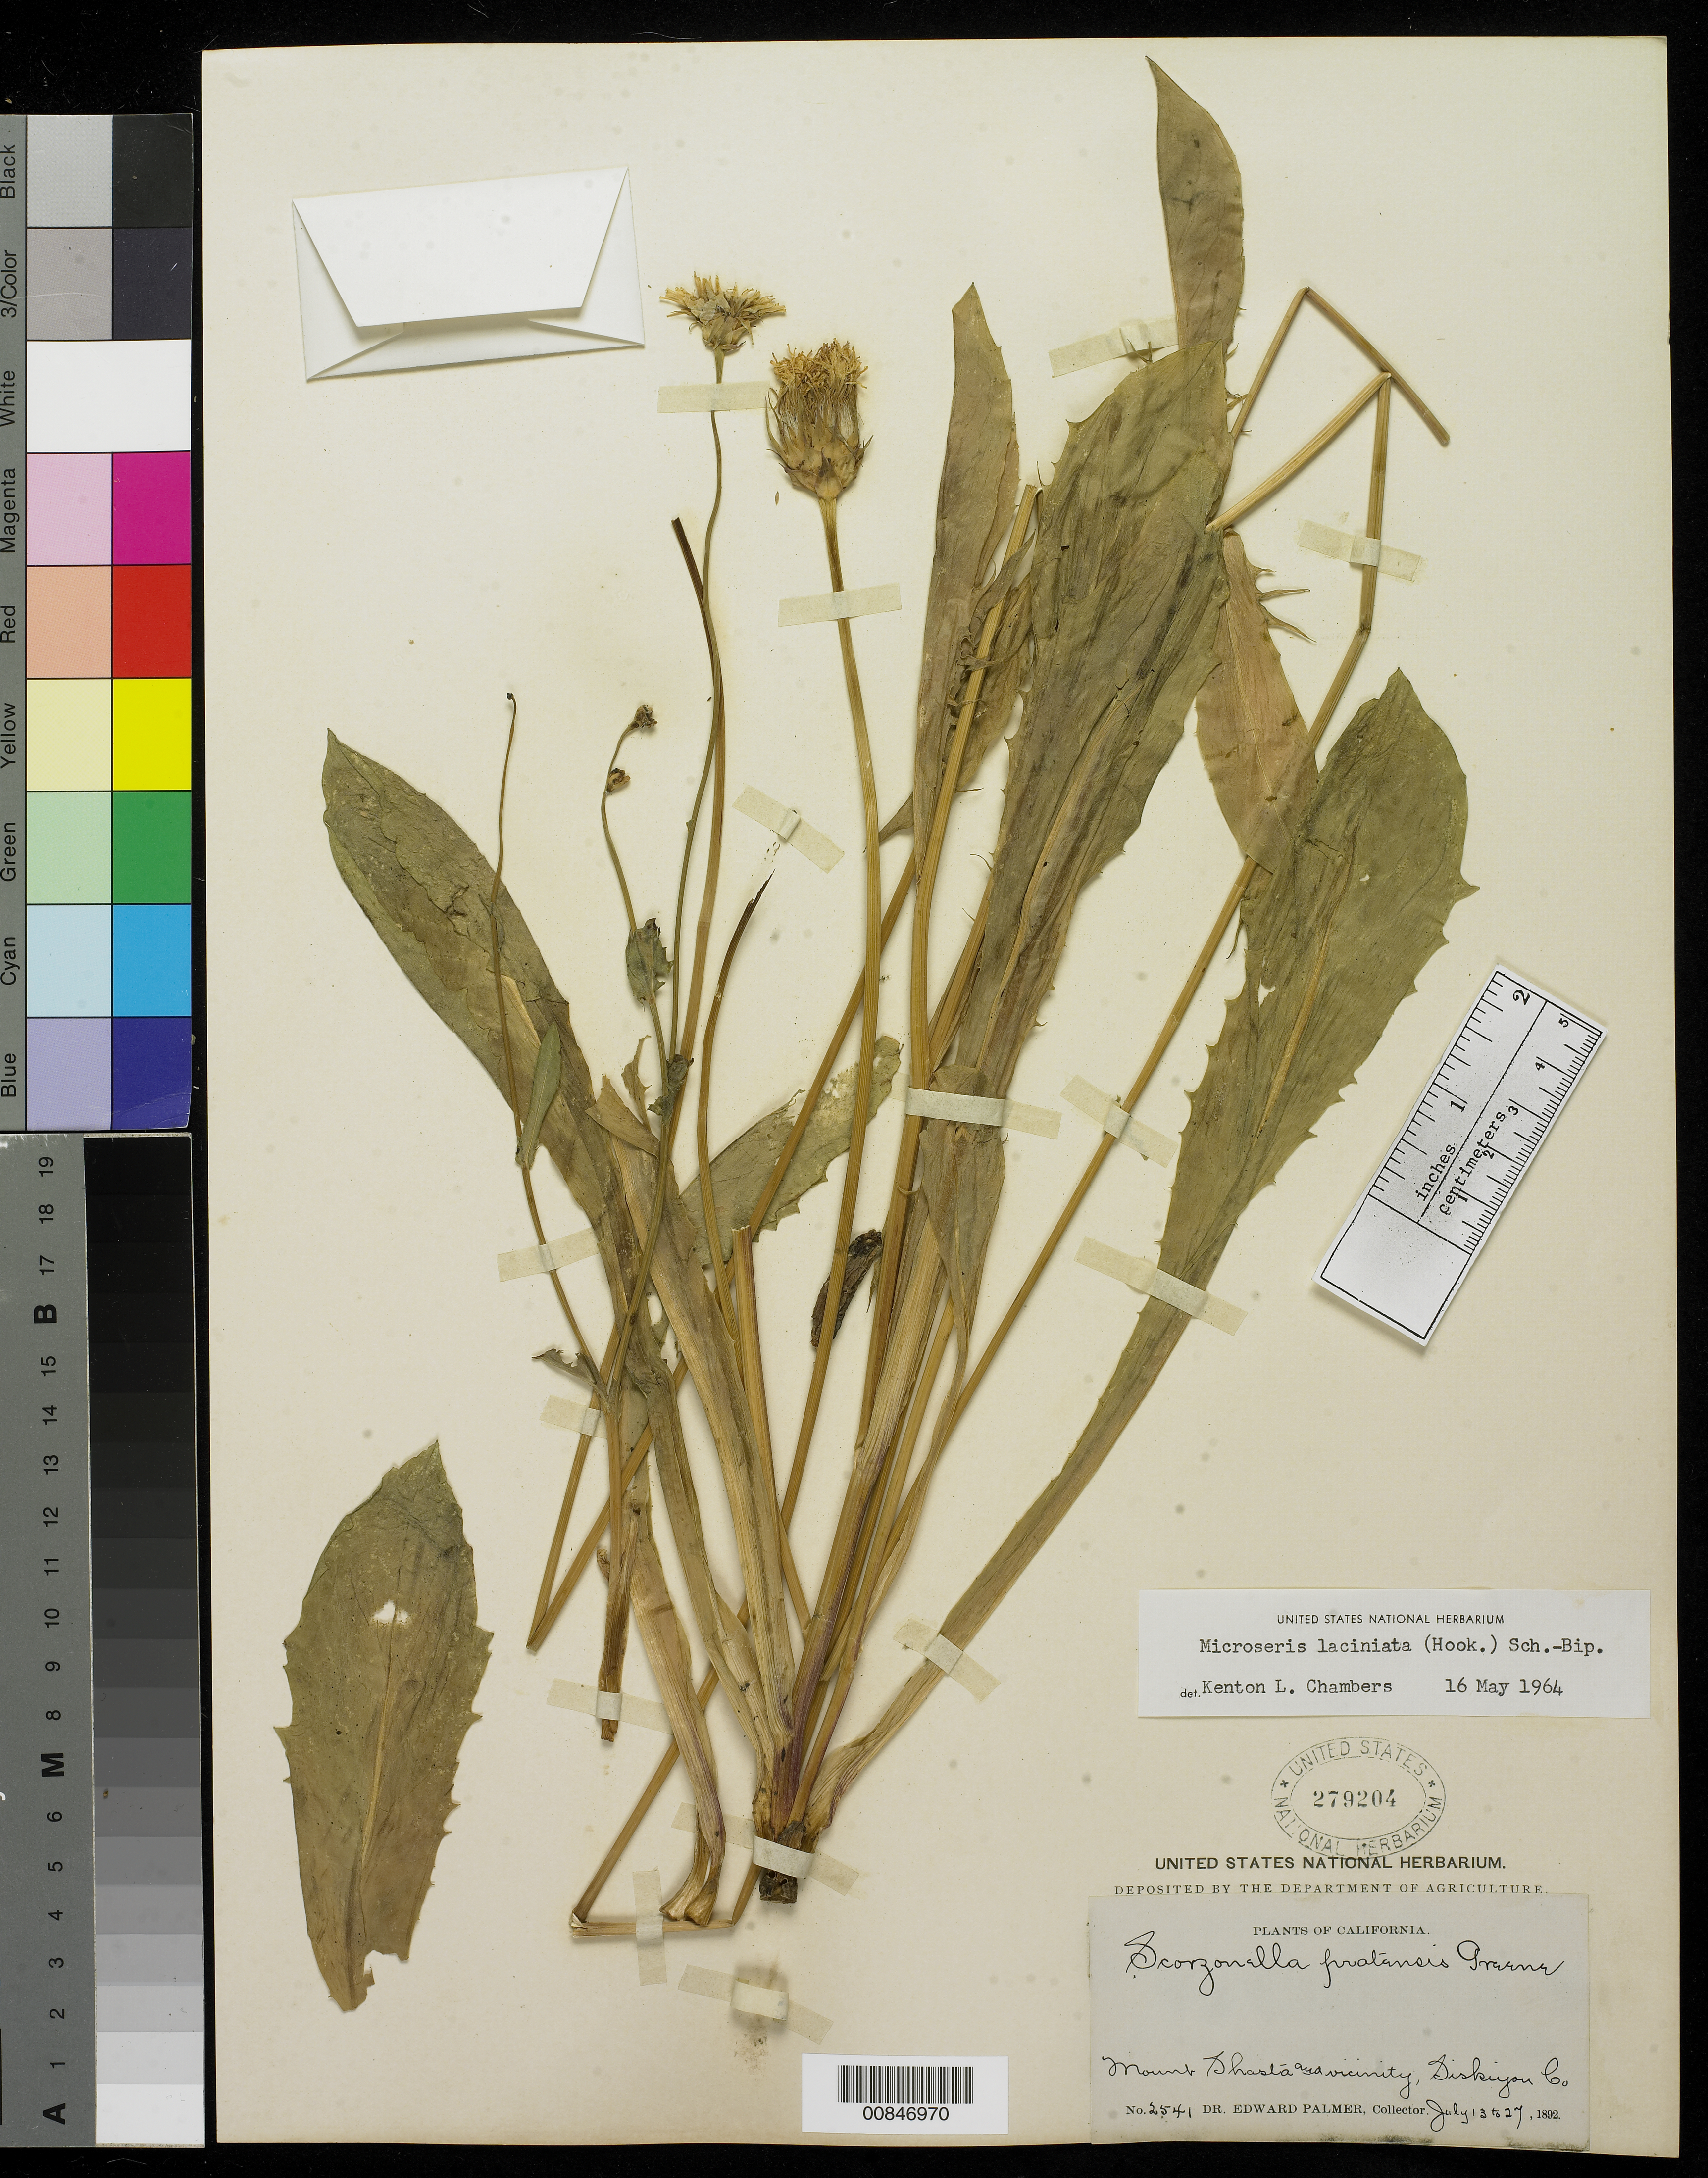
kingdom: Plantae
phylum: Tracheophyta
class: Magnoliopsida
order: Asterales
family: Asteraceae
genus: Microseris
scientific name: Microseris laciniata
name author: (Hook.) Sch. Bip.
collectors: E. Palmer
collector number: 2541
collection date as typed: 13 Jul 1892 to 27 Jul 1892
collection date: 1892-07-13/1892-07-27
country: United States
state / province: California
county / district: Siskiyou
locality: Mount Shasta and vicinity, Siskiyou County, California.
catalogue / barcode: US 279204